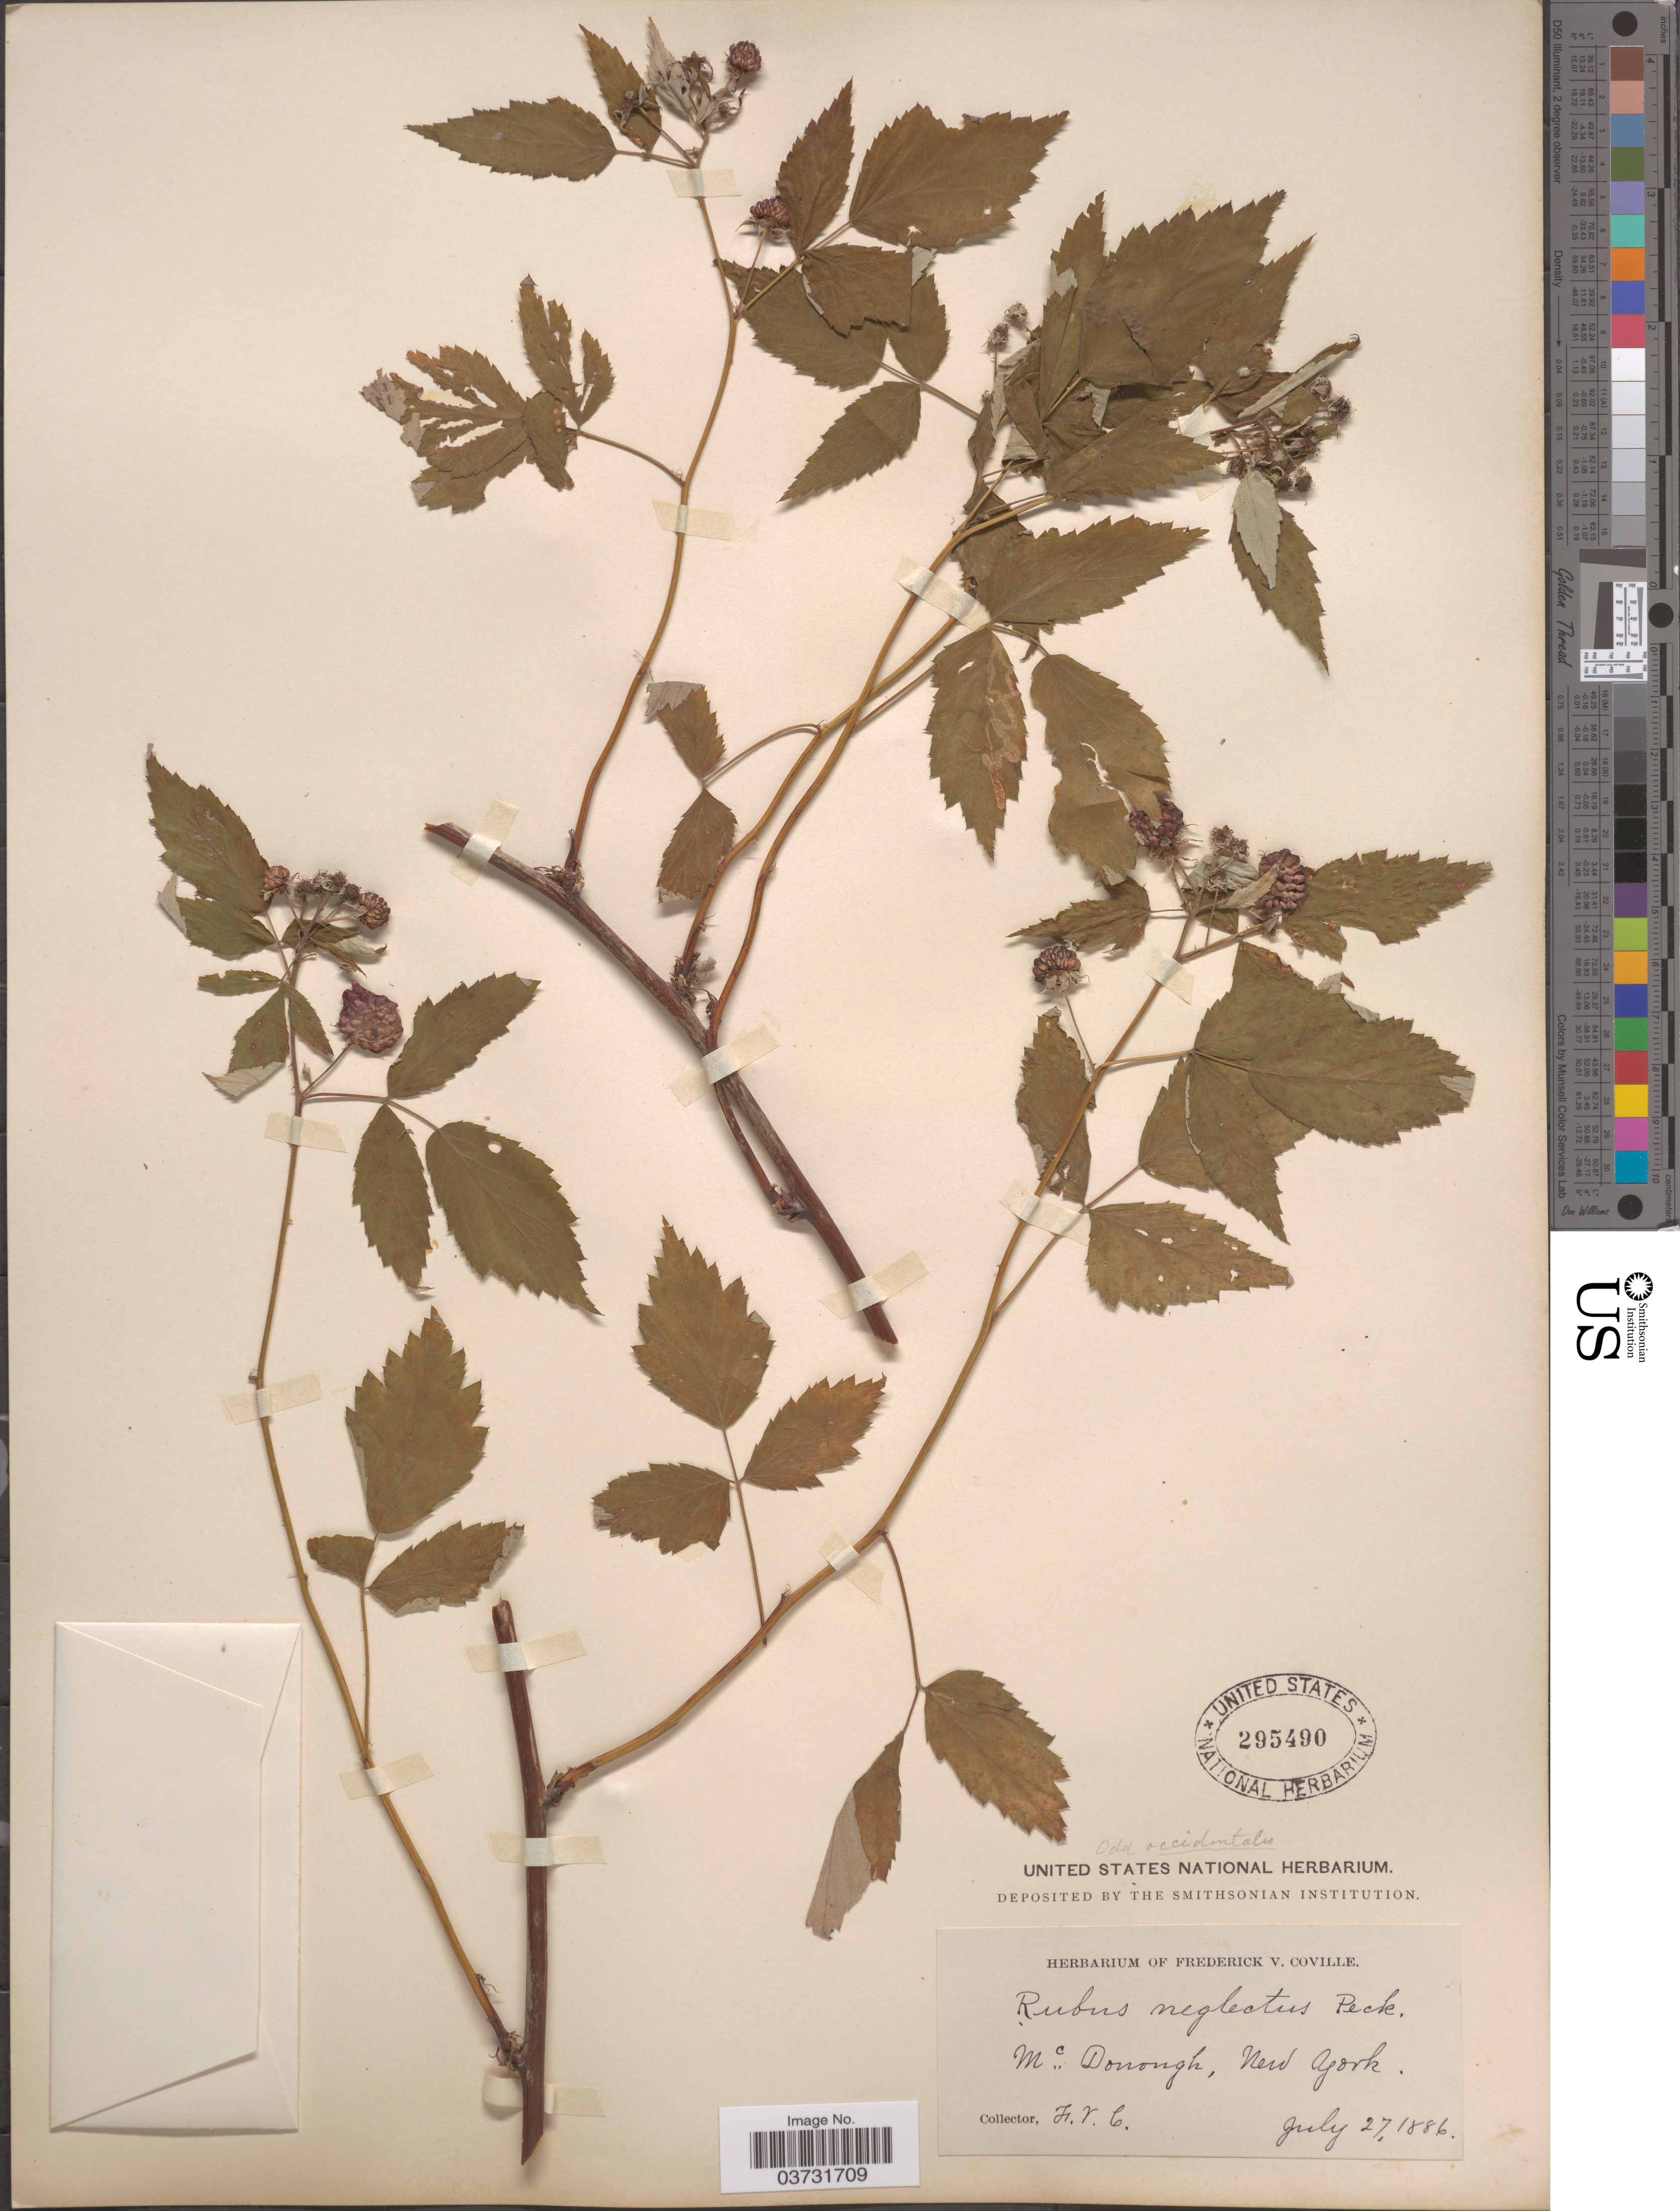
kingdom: Plantae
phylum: Tracheophyta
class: Magnoliopsida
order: Rosales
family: Rosaceae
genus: Rubus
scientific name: Rubus occidentalis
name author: L.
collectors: F. V. Coville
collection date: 1886-07-27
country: United States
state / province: New York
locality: Mc. Donough.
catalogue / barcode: US 295490